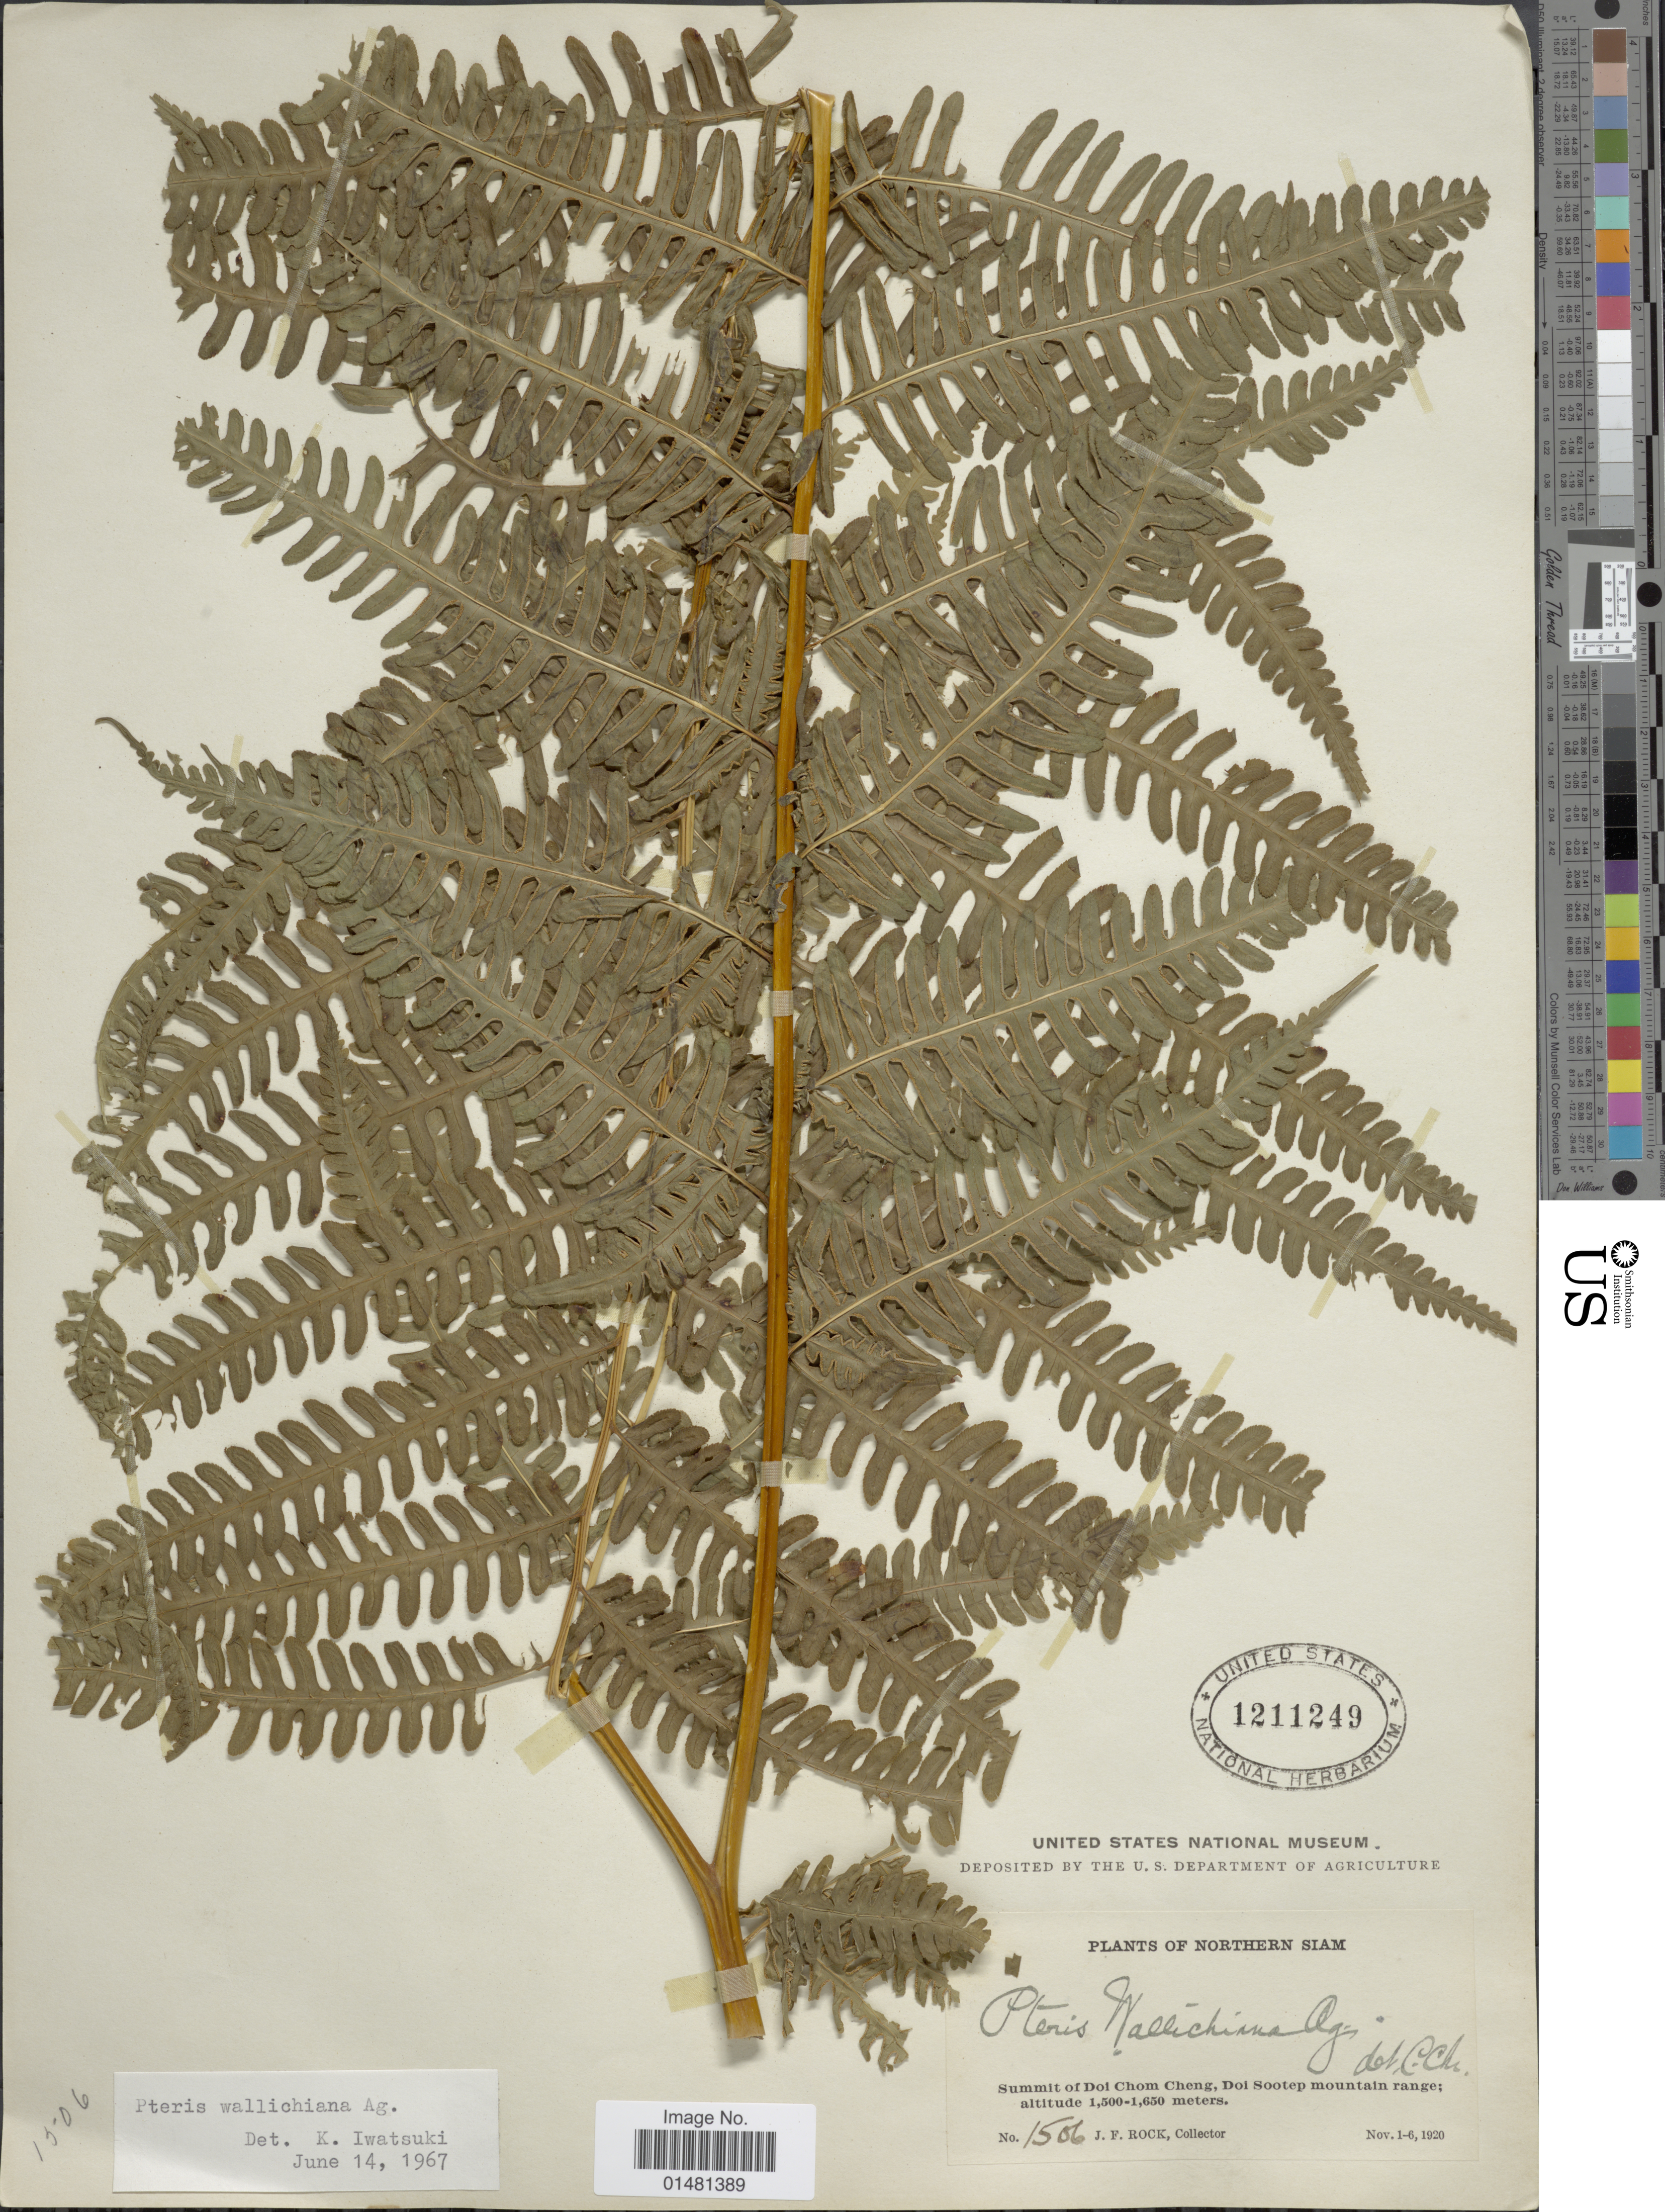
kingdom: Plantae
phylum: Tracheophyta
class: Polypodiopsida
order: Polypodiales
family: Pteridaceae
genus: Pteris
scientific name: Pteris wallichiana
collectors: J. Rock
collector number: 1506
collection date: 1920-11-01/1920-11-06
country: Thailand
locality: Northern Siam, Summit of Doi Chom Cheng, Doi Sootep mountain range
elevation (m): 1500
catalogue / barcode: US 1211249